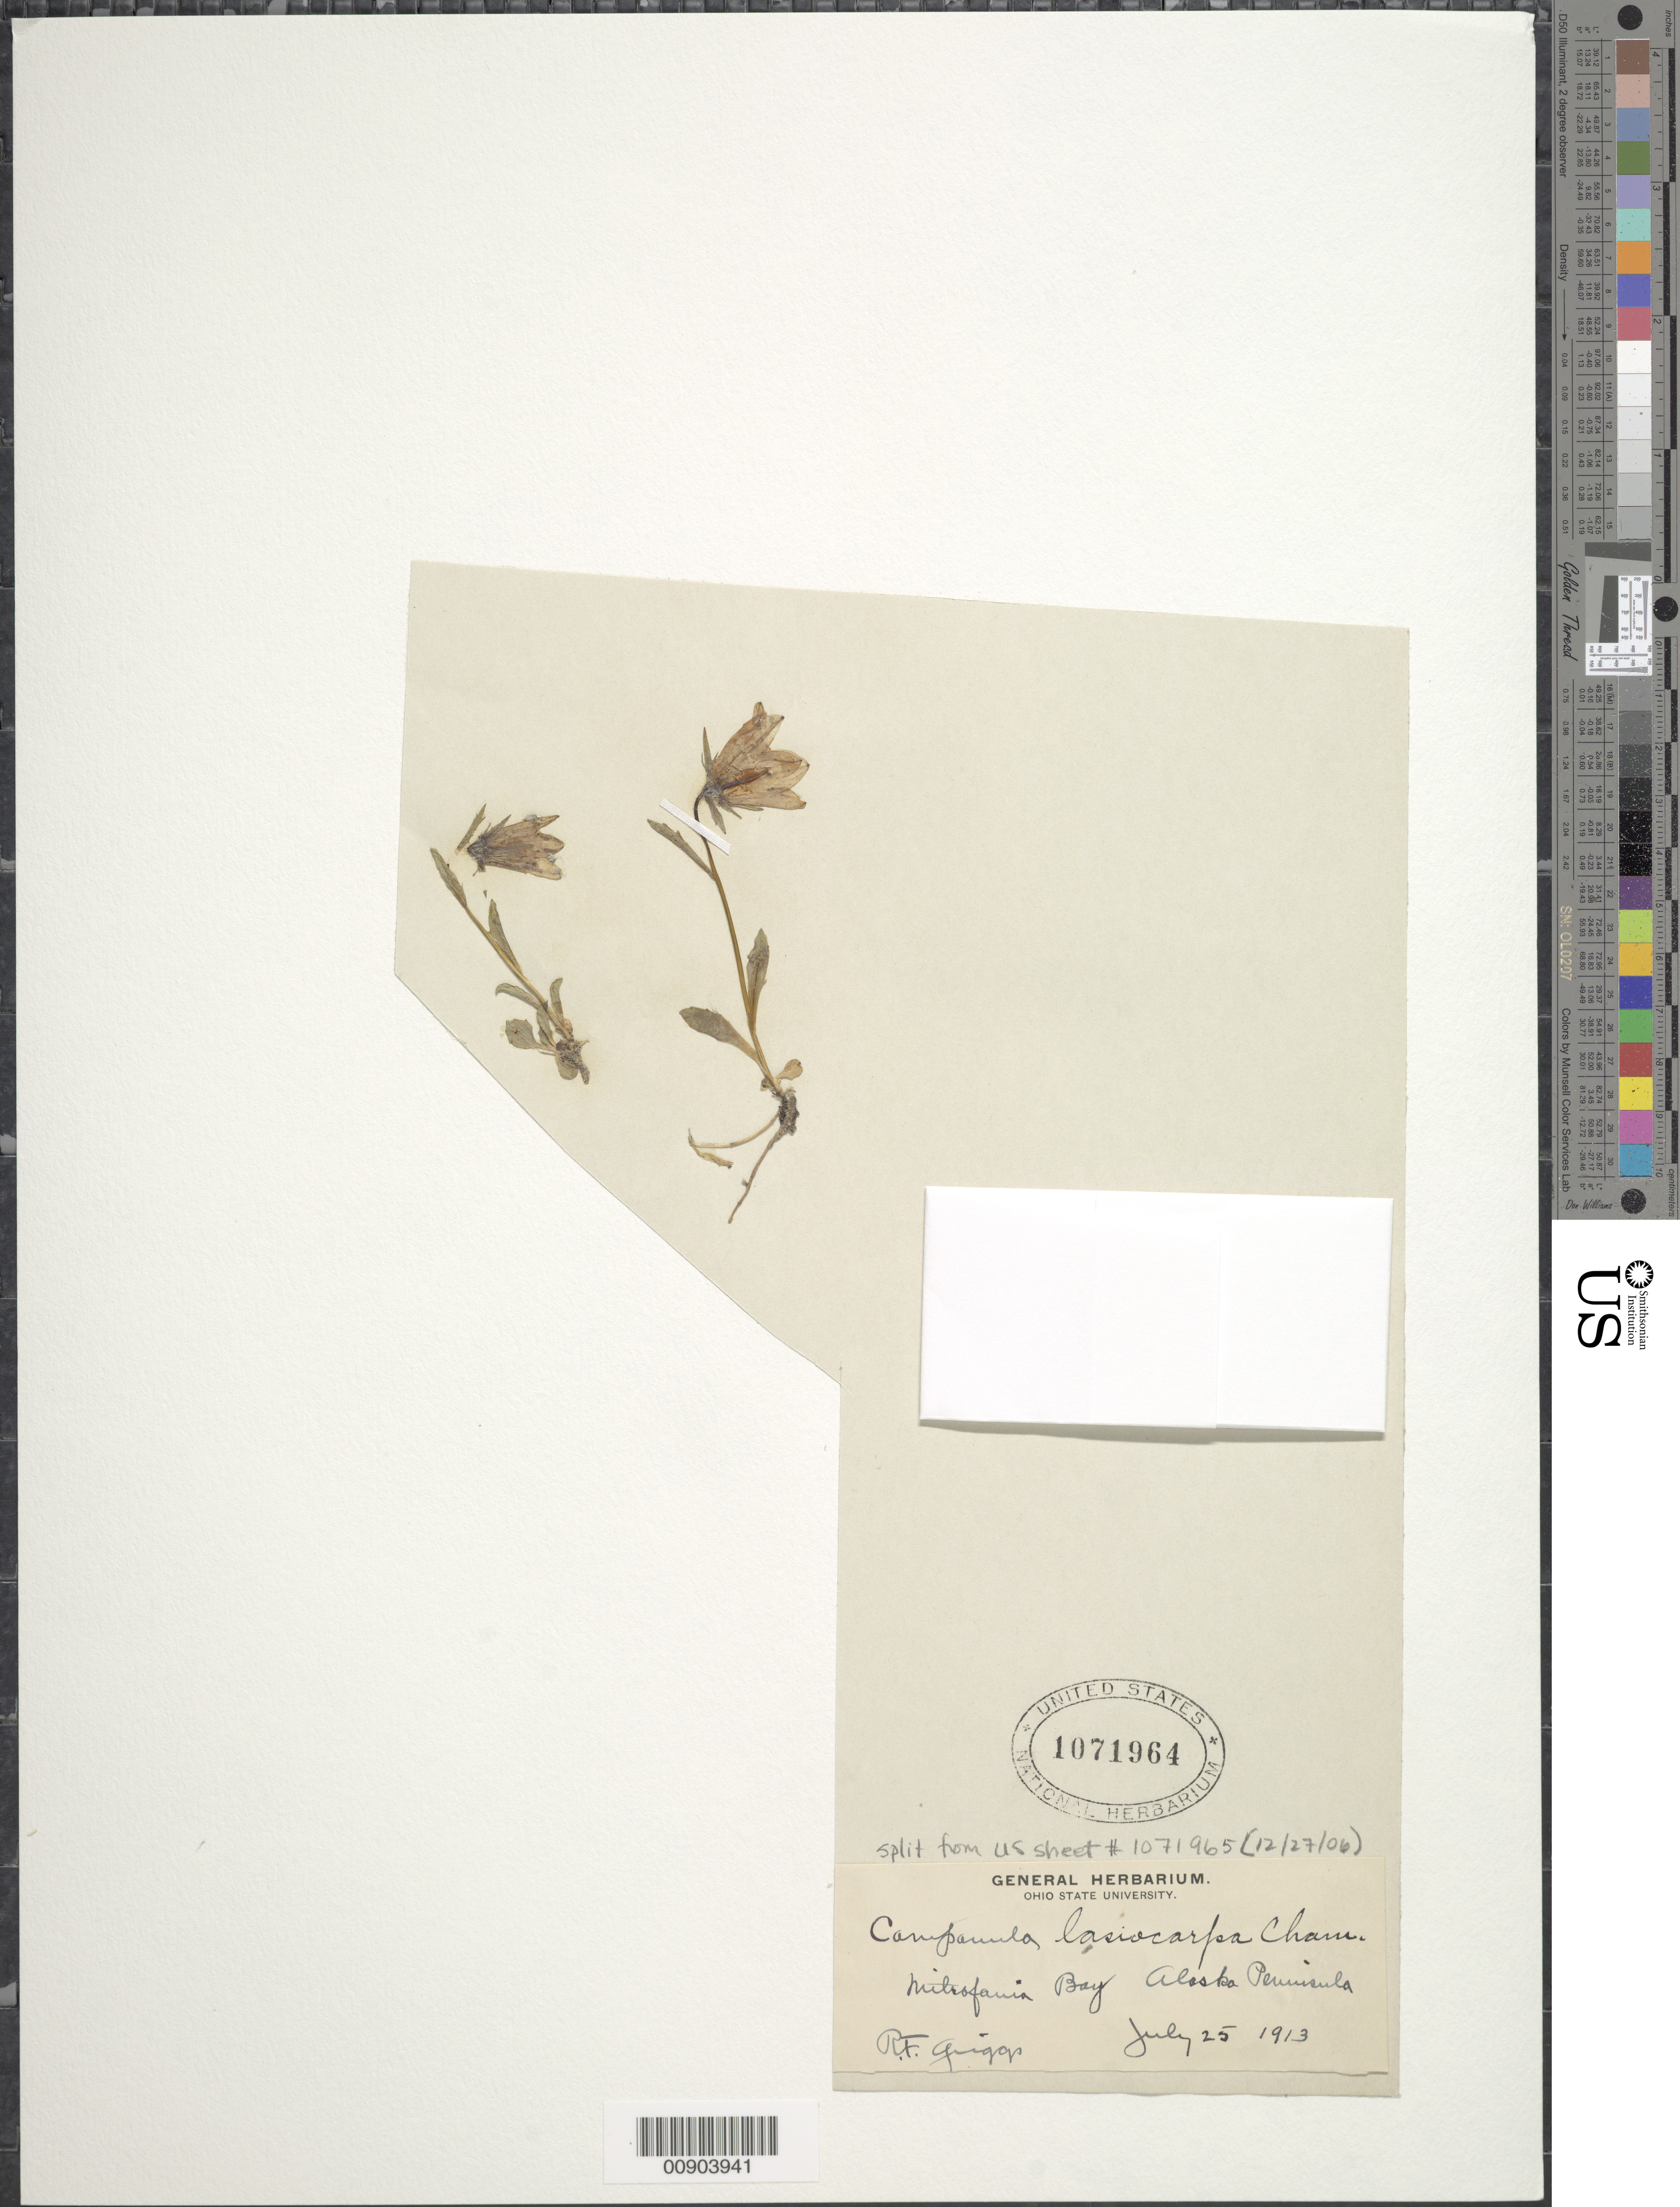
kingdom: Plantae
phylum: Tracheophyta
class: Magnoliopsida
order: Asterales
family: Campanulaceae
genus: Campanula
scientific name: Campanula lasiocarpa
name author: Cham.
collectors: R. F. Griggs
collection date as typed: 25 Jul 1913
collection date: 1913-07-25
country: United States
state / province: Alaska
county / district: Aleutians East Borough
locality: Mitrofania Bay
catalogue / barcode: US 1071964